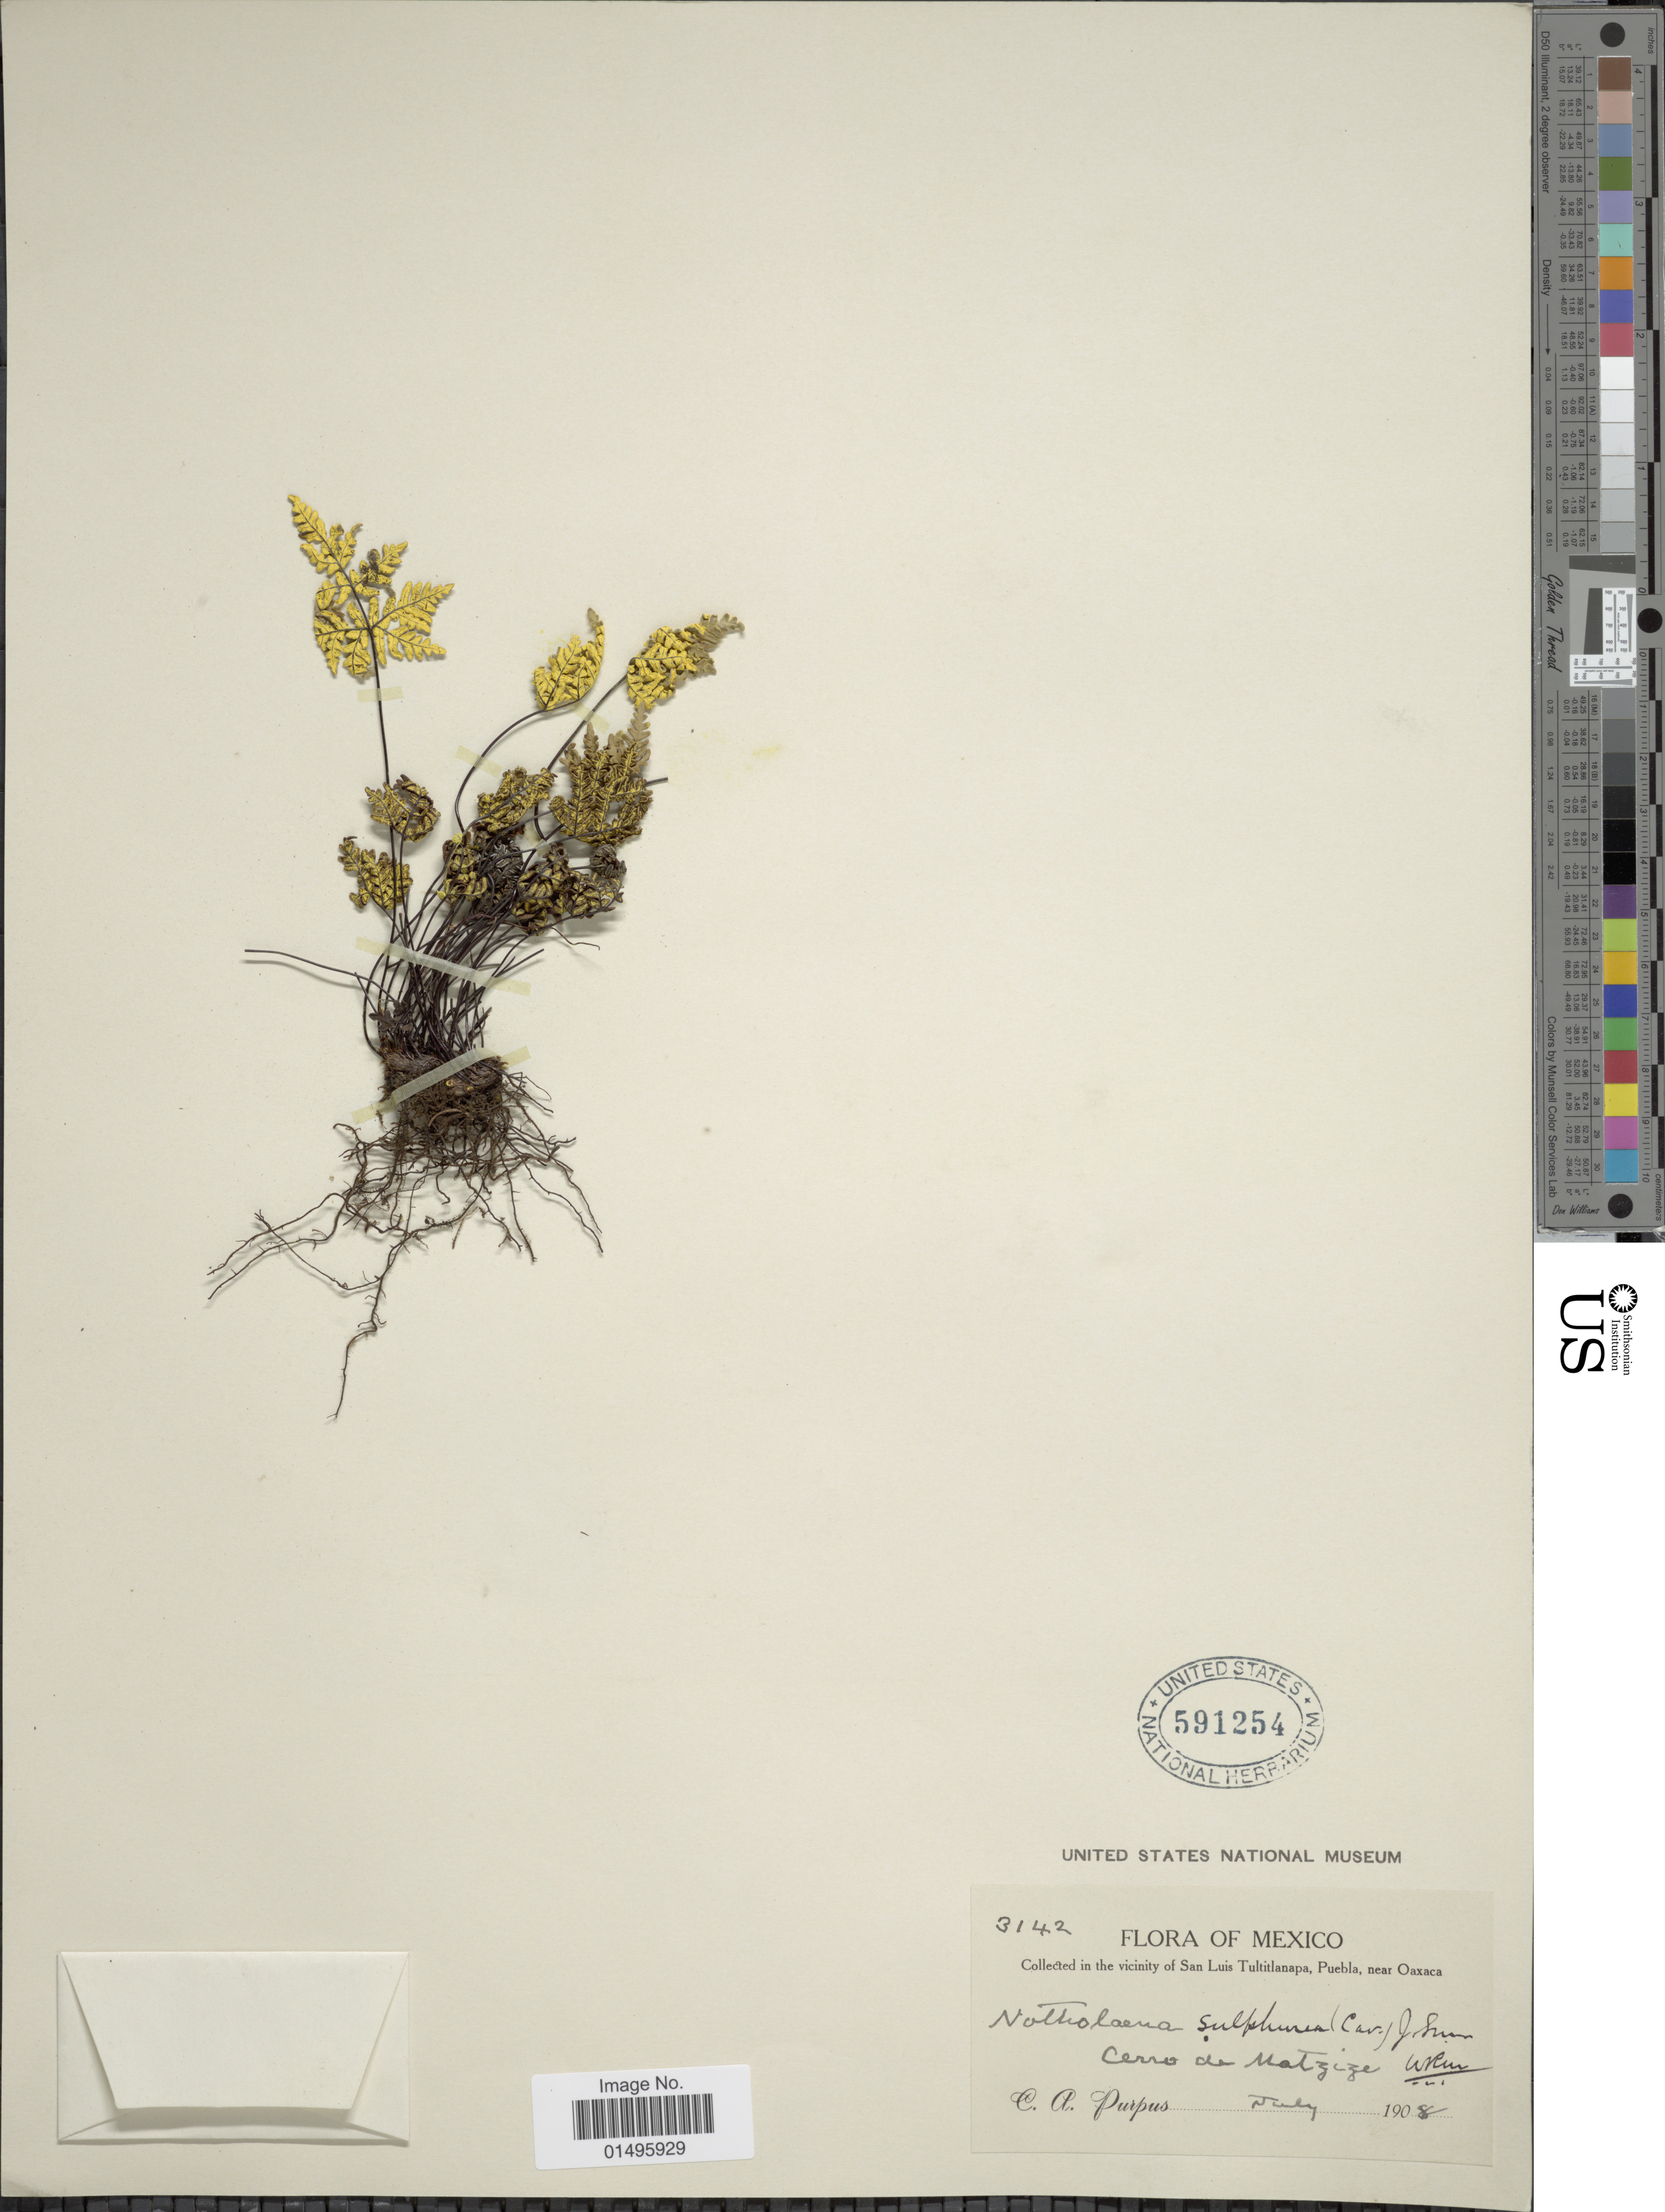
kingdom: Plantae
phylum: Tracheophyta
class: Polypodiopsida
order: Polypodiales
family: Pteridaceae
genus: Notholaena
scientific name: Notholaena sulphurea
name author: (Cav.) Small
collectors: C. A. Purpus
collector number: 3142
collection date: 1908-07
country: Mexico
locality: Mexico, in the vicinity of San Luis Tultitlanapa, Puebla, near Oaxaca, cerro de Matzize.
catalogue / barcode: US 591254